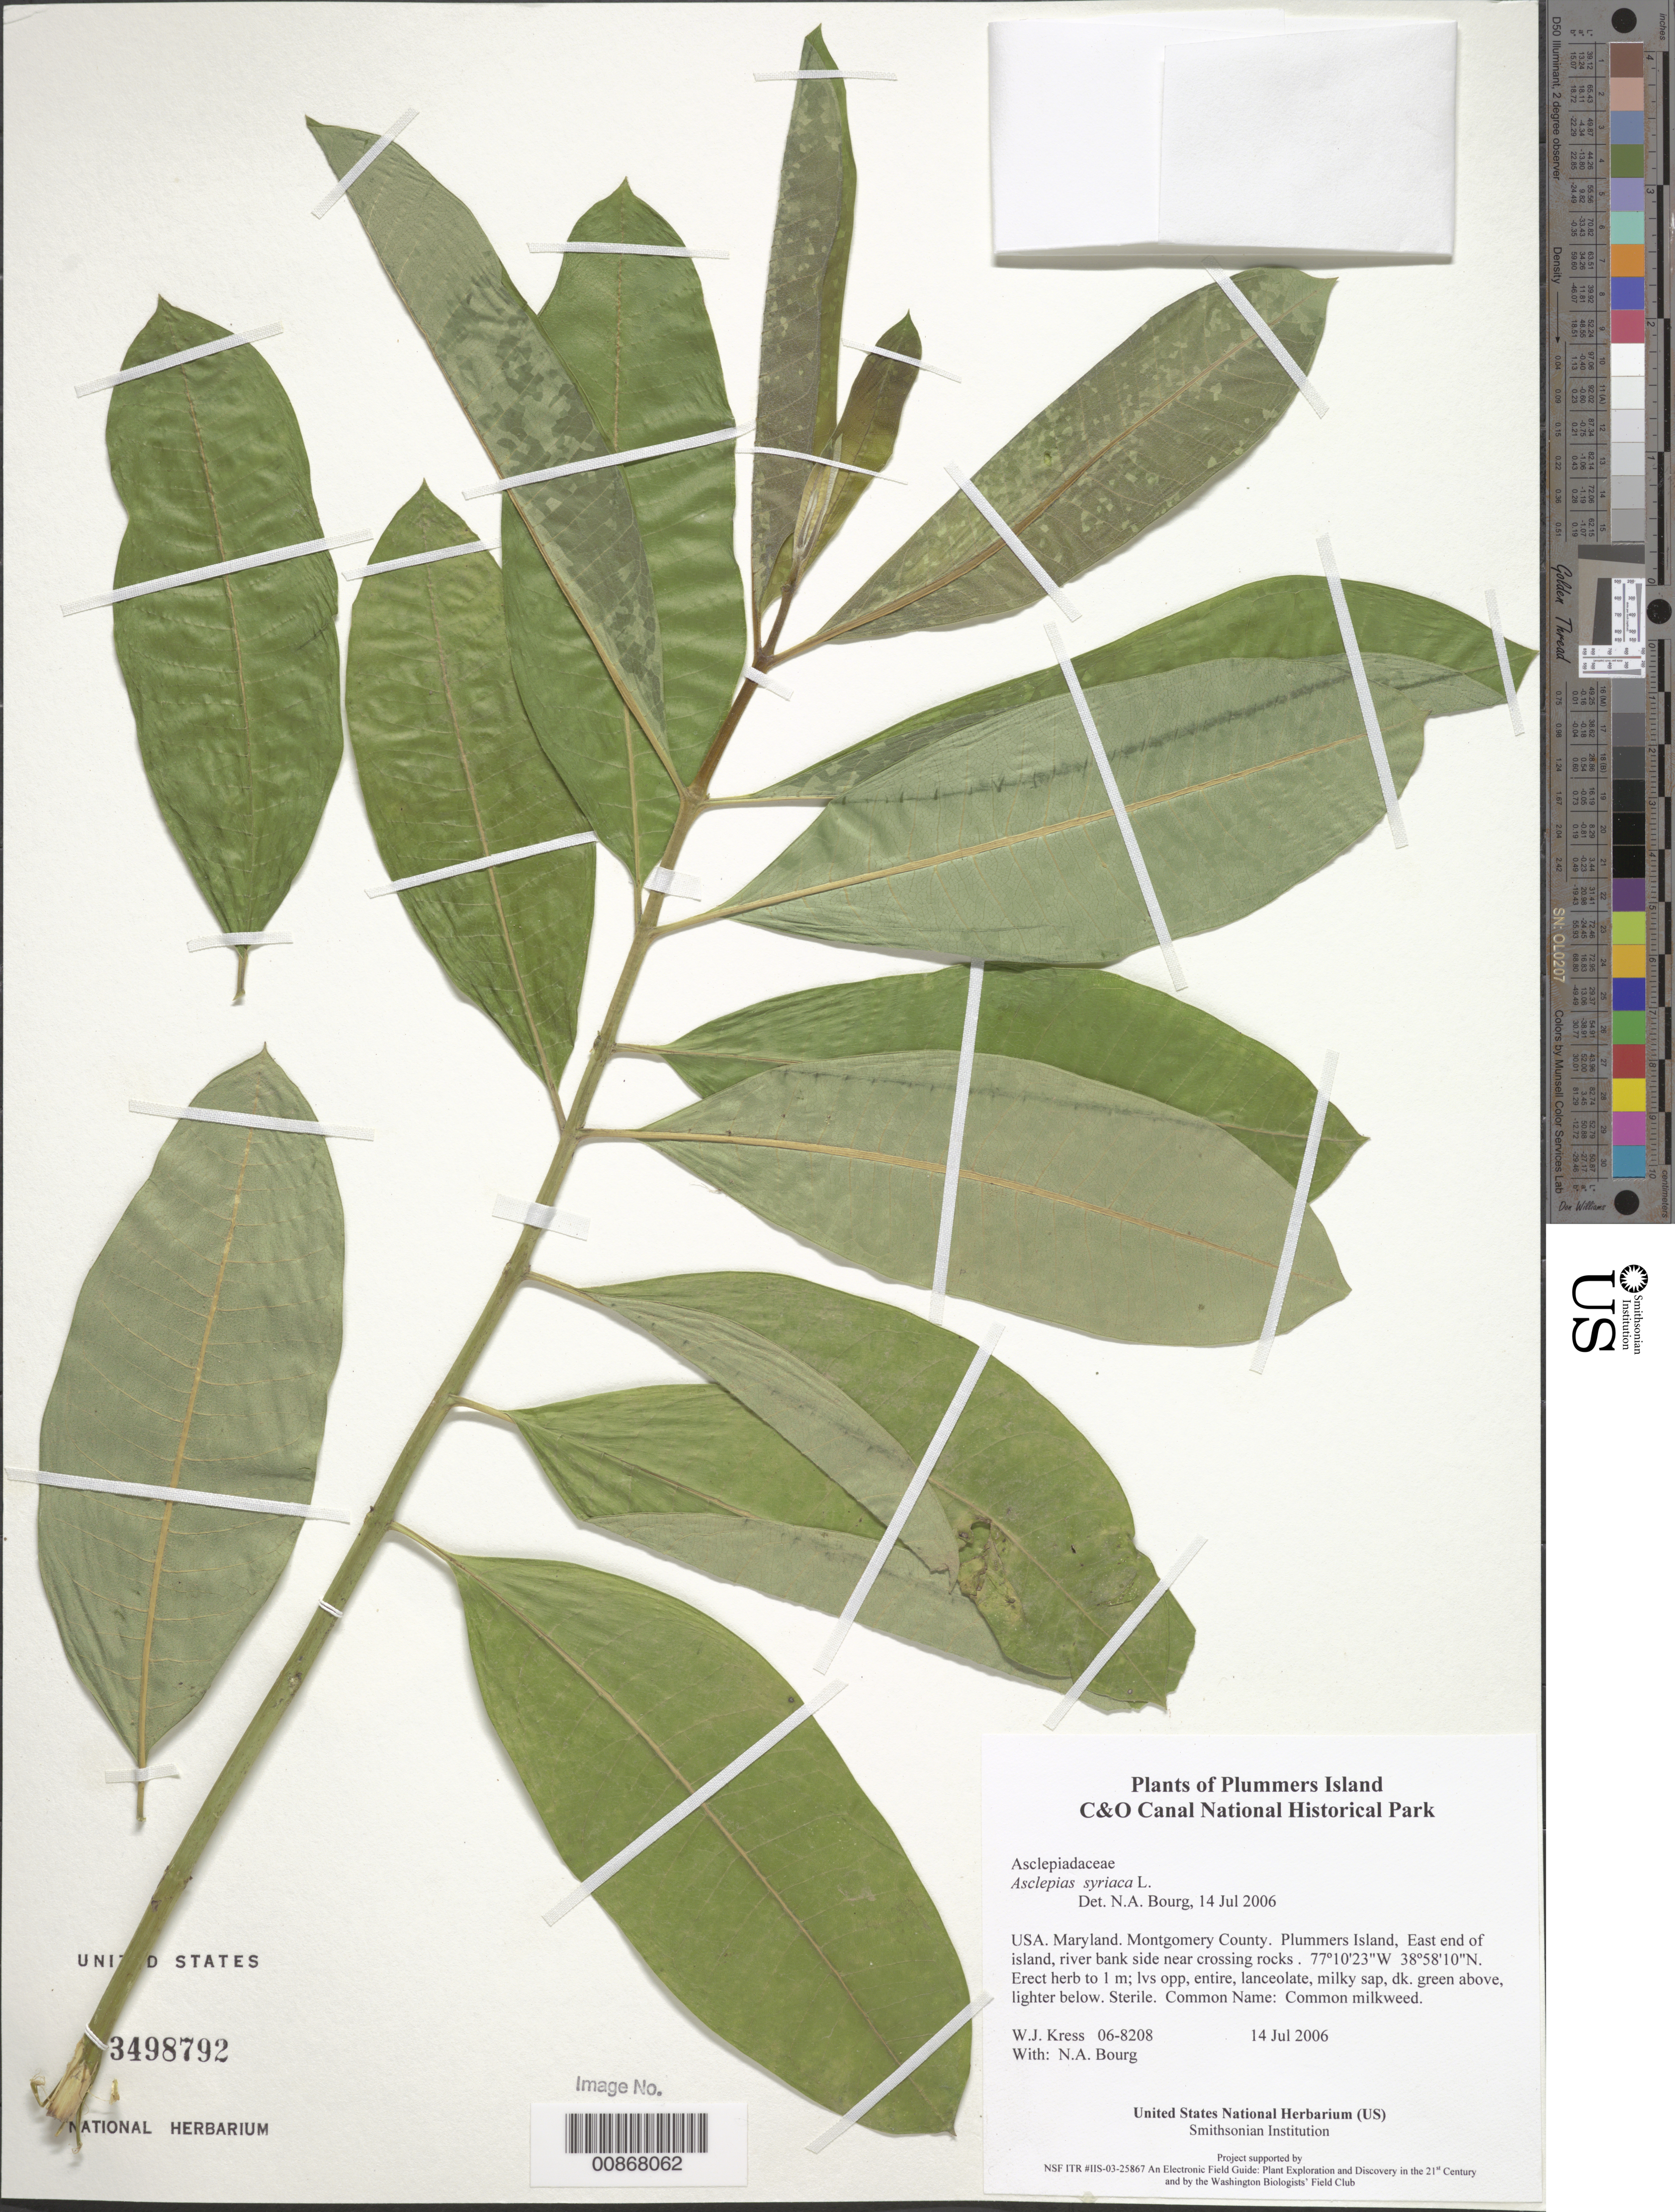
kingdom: Plantae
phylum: Tracheophyta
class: Magnoliopsida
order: Gentianales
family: Apocynaceae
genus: Asclepias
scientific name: Asclepias syriaca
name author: L.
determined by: Bourg, N. A.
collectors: W. J. Kress & N. A. Bourg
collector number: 06-8208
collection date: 2006-07-14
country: United States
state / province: Maryland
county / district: Montgomery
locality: Chesapeake and Ohio Canal National Historical Park, Plummers Island, East end of island, river bank side near crossing rocks .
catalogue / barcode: US 3498732